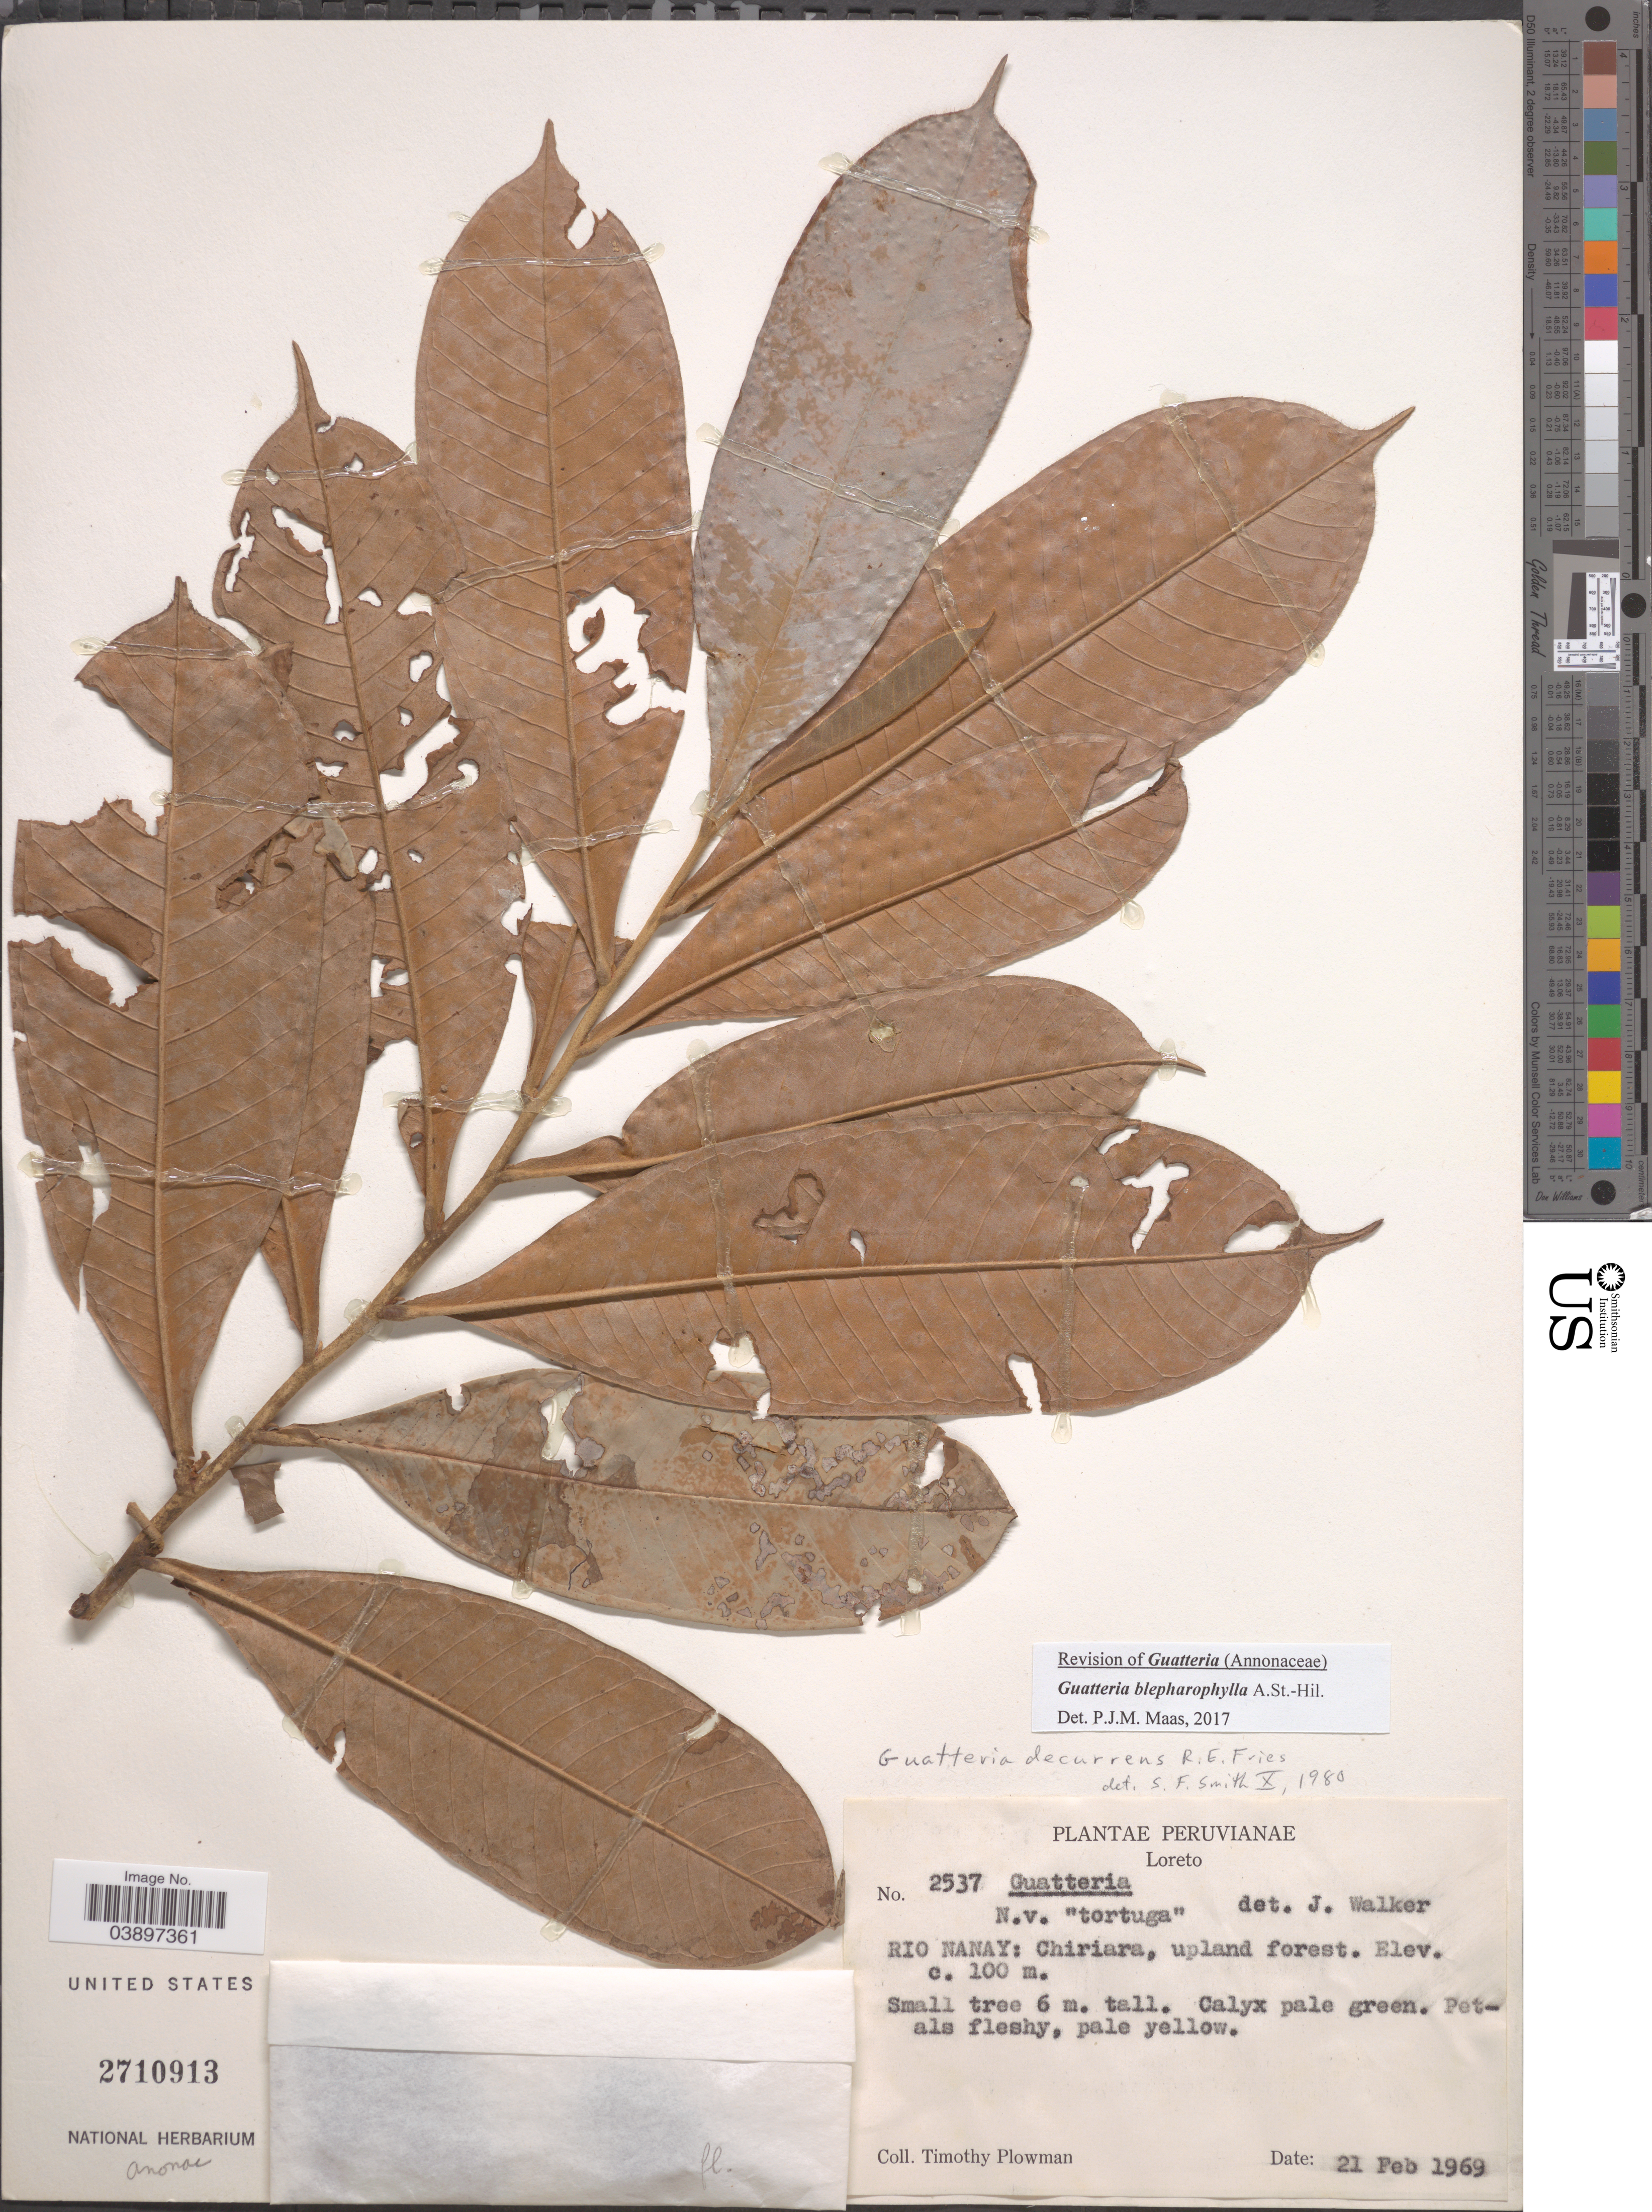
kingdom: Plantae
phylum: Tracheophyta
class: Magnoliopsida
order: Magnoliales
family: Annonaceae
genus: Guatteria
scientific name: Guatteria blepharophylla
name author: Mart.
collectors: T. Plowman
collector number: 2537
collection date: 1969-02-21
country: Peru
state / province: Loreto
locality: Rio Nanay: Chiriara, upland forest.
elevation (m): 100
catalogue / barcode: US 2710913